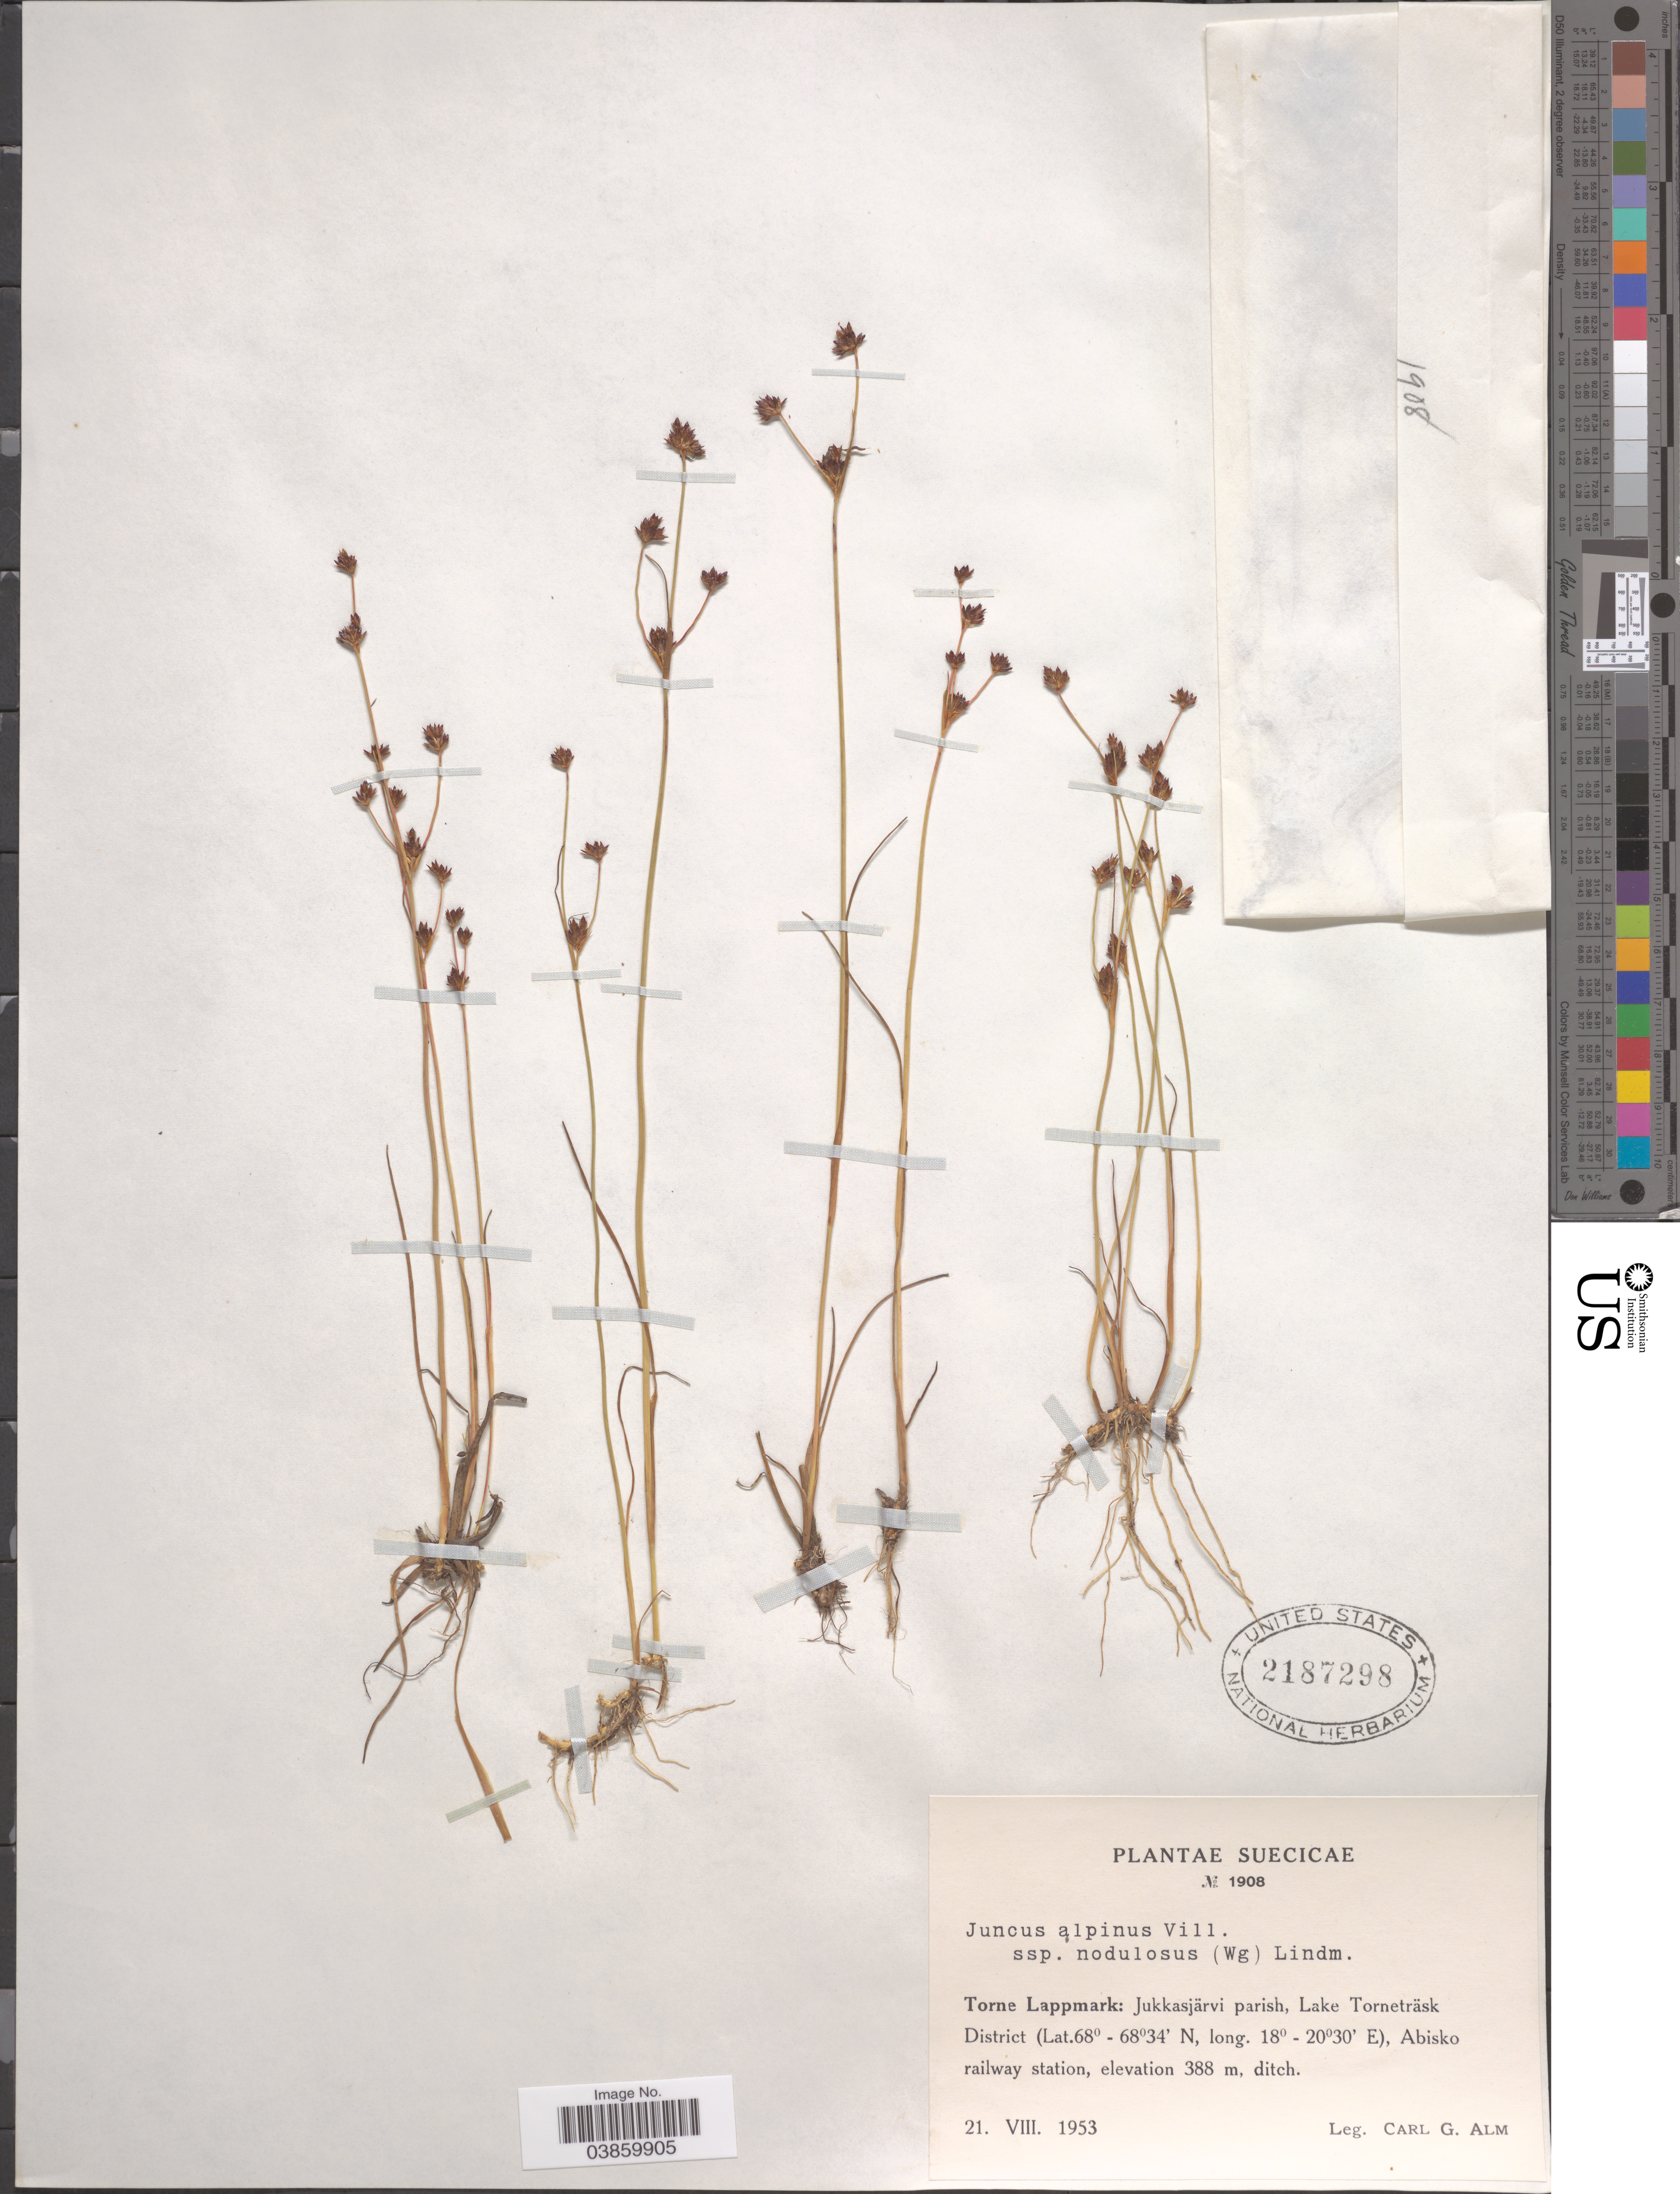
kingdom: Plantae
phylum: Tracheophyta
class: Liliopsida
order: Poales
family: Juncaceae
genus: Juncus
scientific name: Juncus alpinus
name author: Vill.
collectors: C. G. Alm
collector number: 1908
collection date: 1953-08-21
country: Sweden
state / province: Norrbotten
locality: Suecicae. Torne Lappmark: Jukkasjärvi parish, Lake Torneträsk District, Abisko railway station.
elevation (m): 388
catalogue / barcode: US 2187298